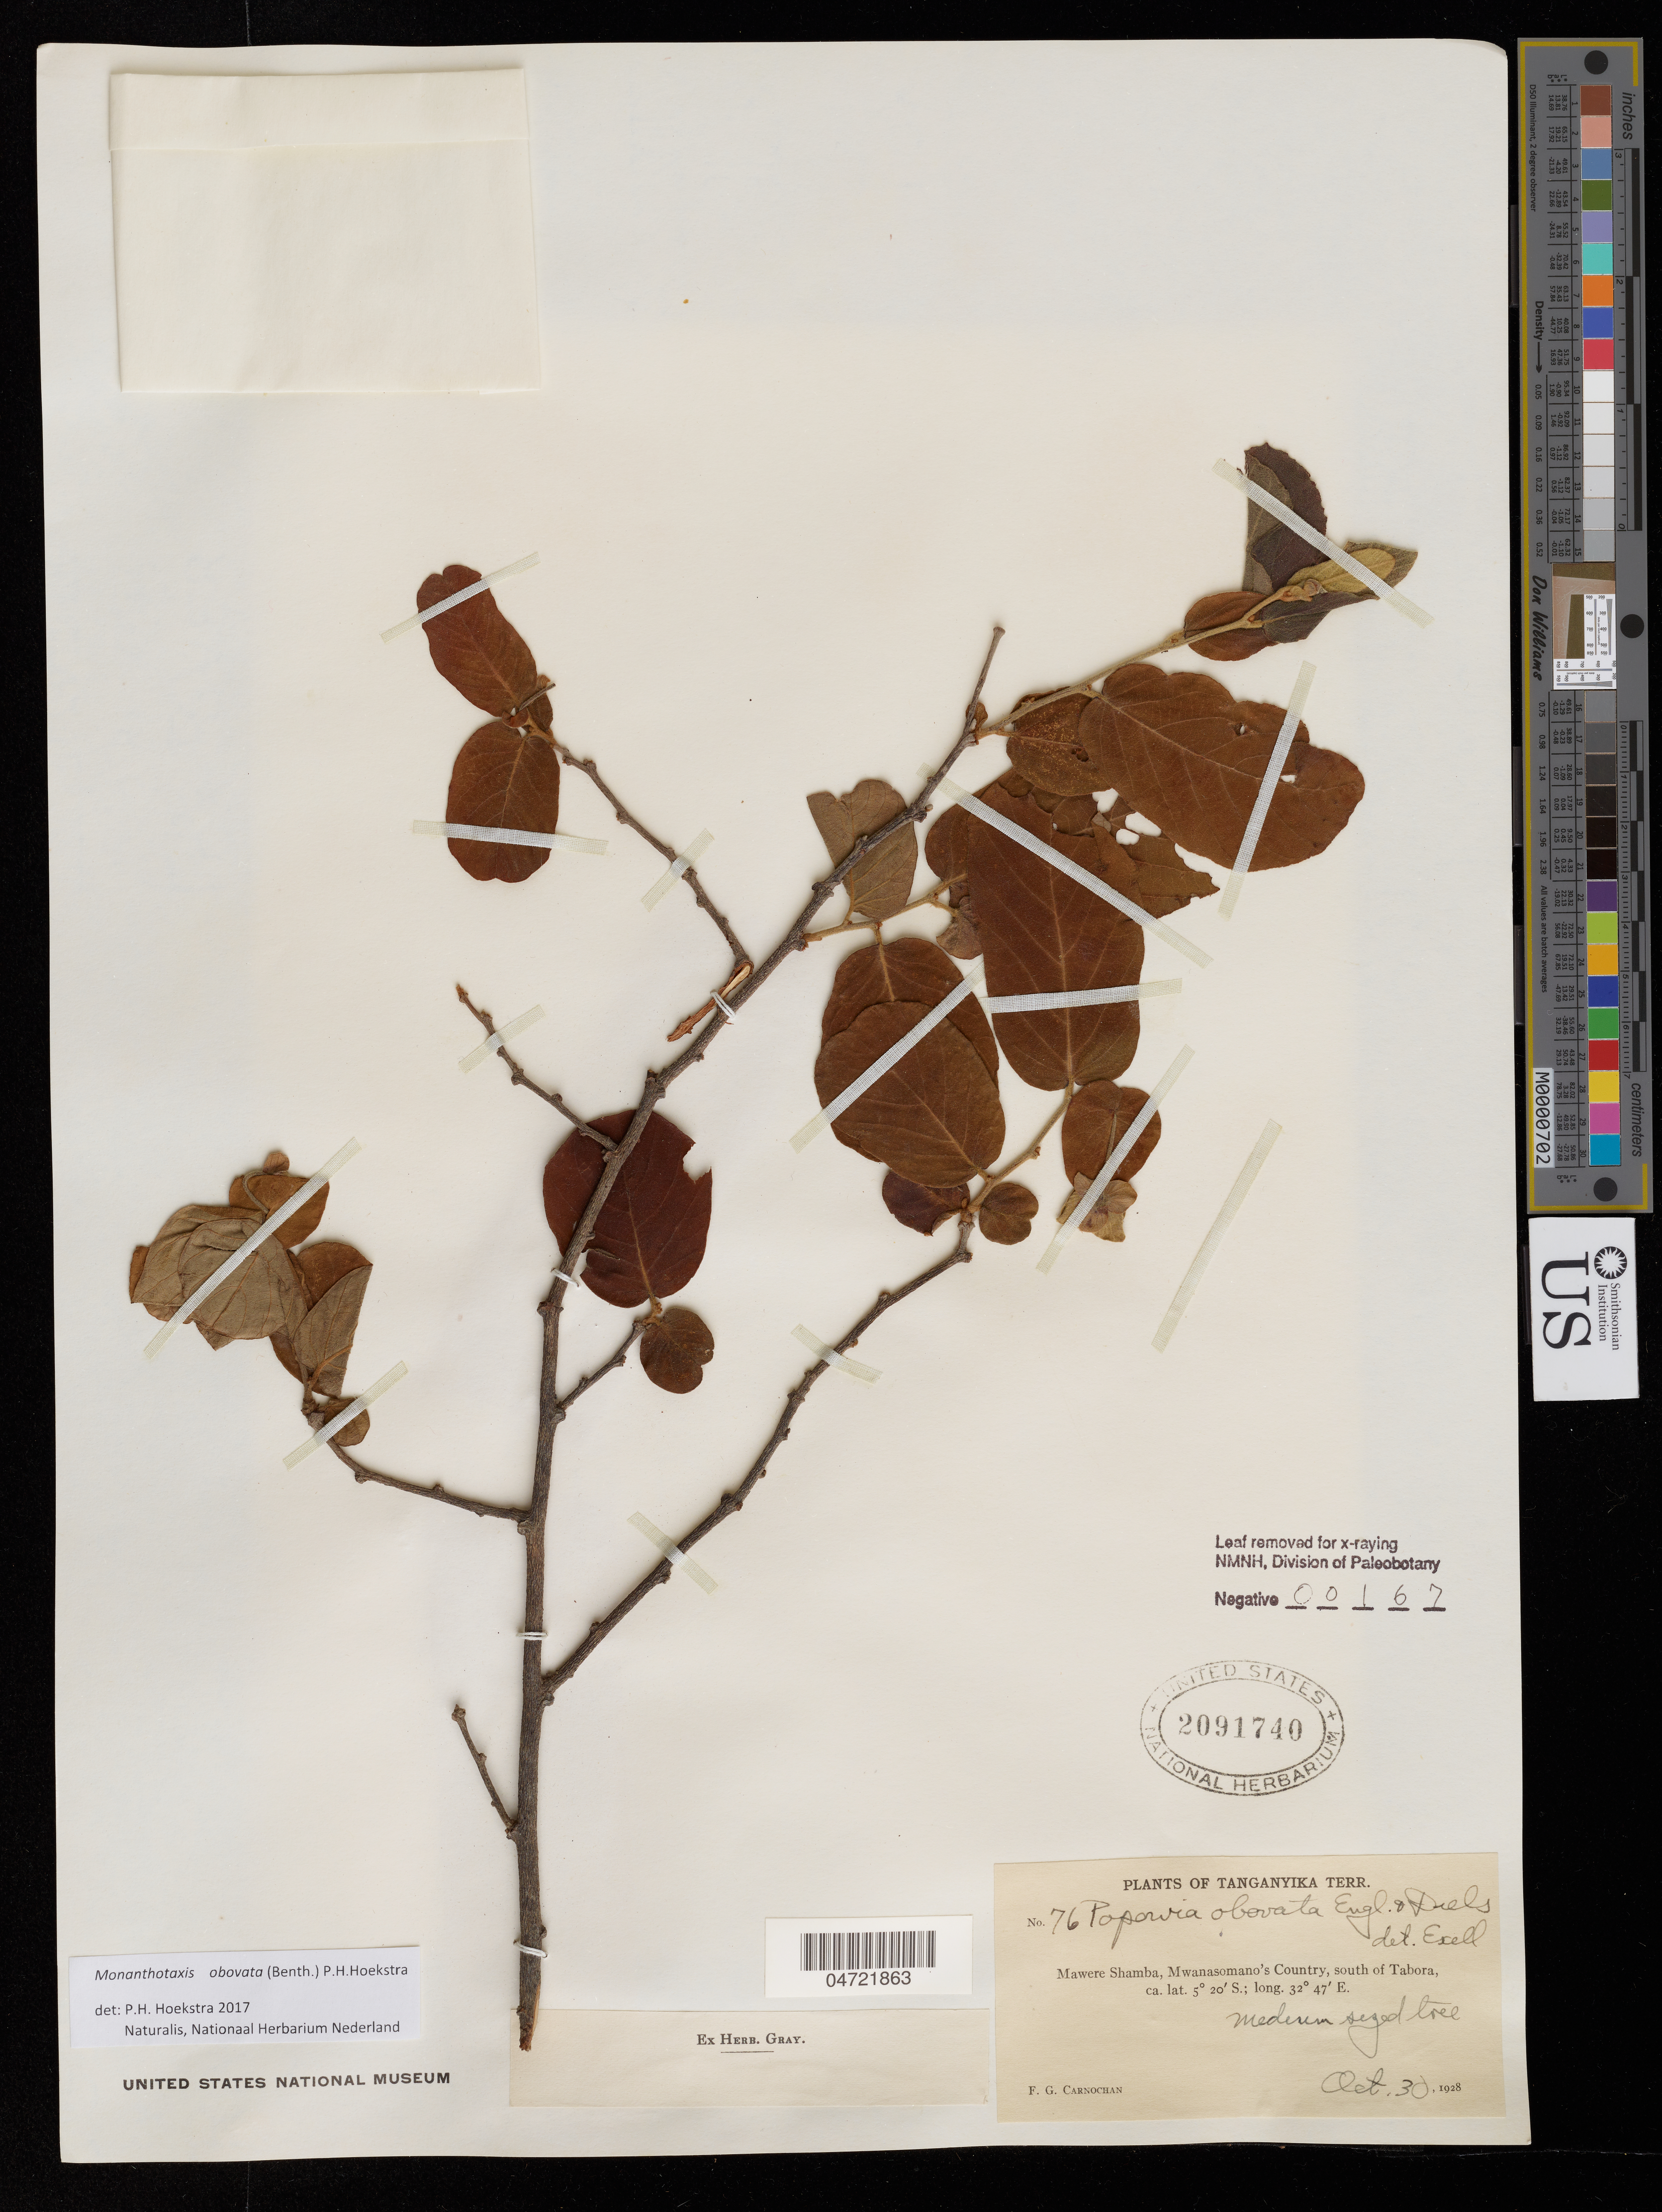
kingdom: Plantae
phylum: Tracheophyta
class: Magnoliopsida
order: Magnoliales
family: Annonaceae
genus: Monanthotaxis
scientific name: Monanthotaxis obovata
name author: (Benth.) P.H. Hoekstra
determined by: Hoekstra, P. H.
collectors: F. Carnochan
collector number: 76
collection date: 1928-10-30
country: Tanzania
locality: Tanganyika Terr. Mawere Shamba, Mwanasomano's Country, south of Tabora.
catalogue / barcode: US 2091740